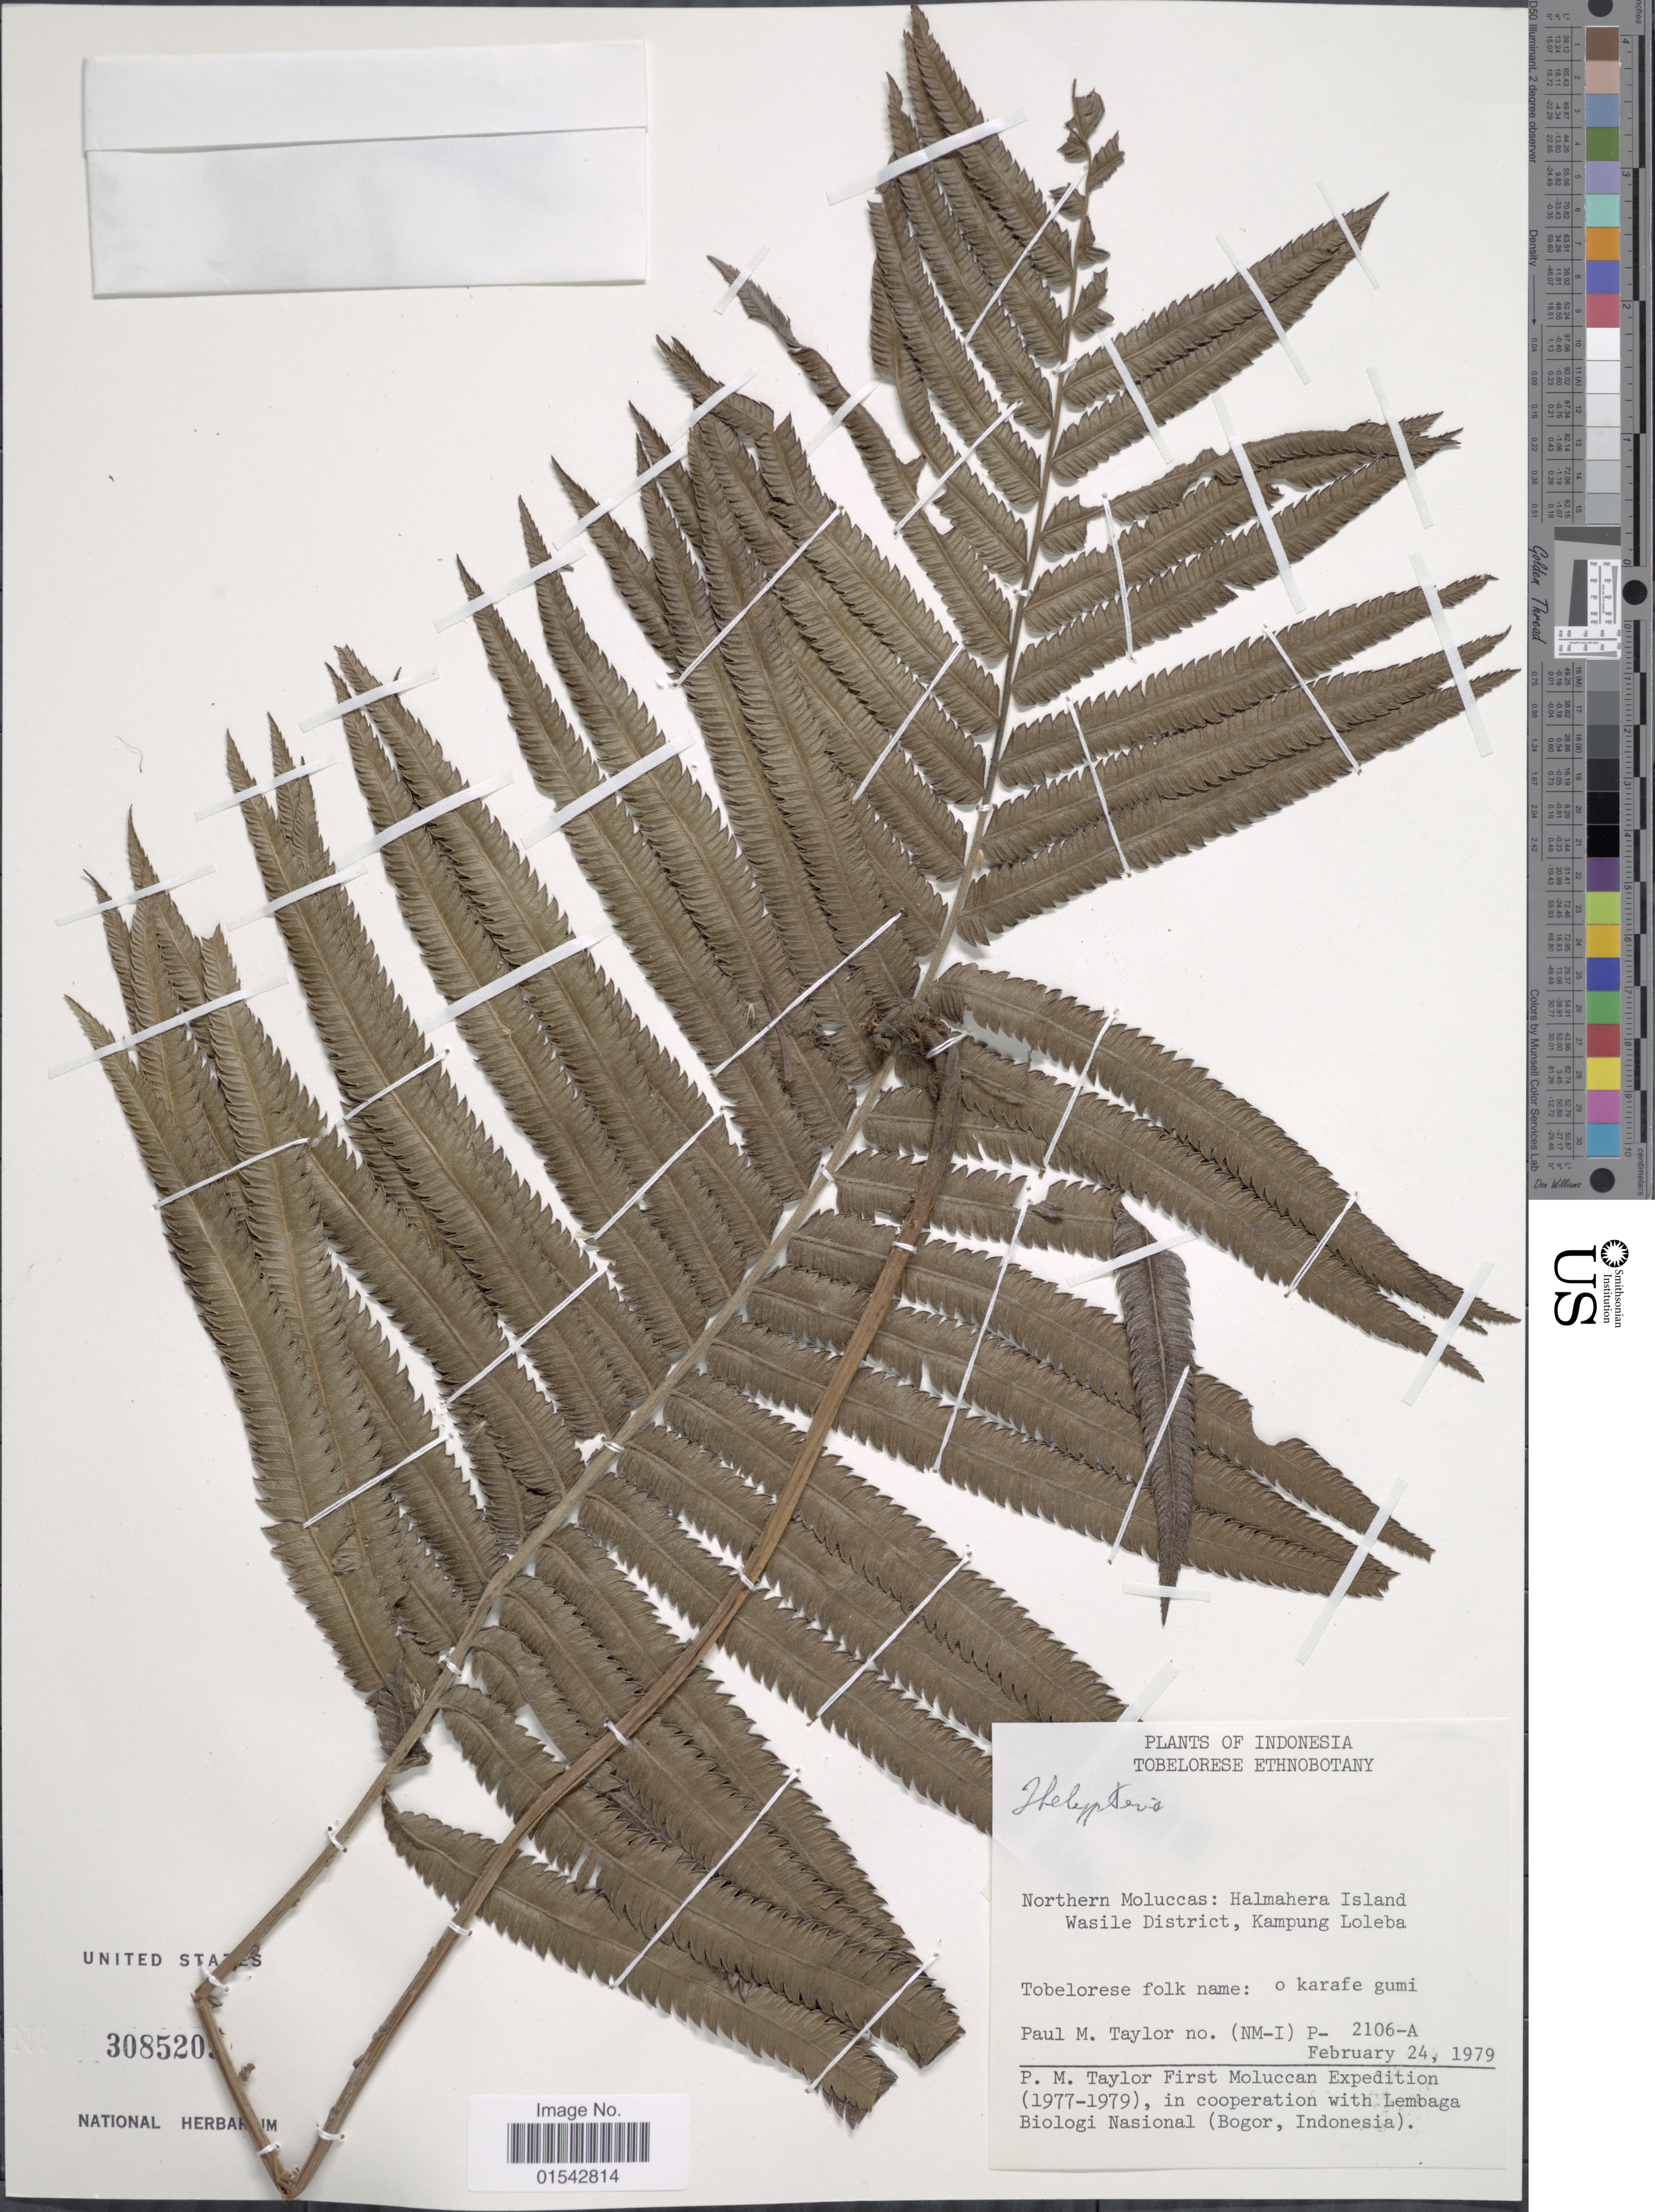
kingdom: Plantae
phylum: Tracheophyta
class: Polypodiopsida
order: Polypodiales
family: Thelypteridaceae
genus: Cyclosorus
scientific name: Cyclosorus sp.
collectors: P. M. Taylor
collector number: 2106-A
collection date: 1979-02-24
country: Indonesia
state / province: Maluku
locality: Northern Moluccas: Halmahera Island Wasile District, Kampung Loleba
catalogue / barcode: US 308520